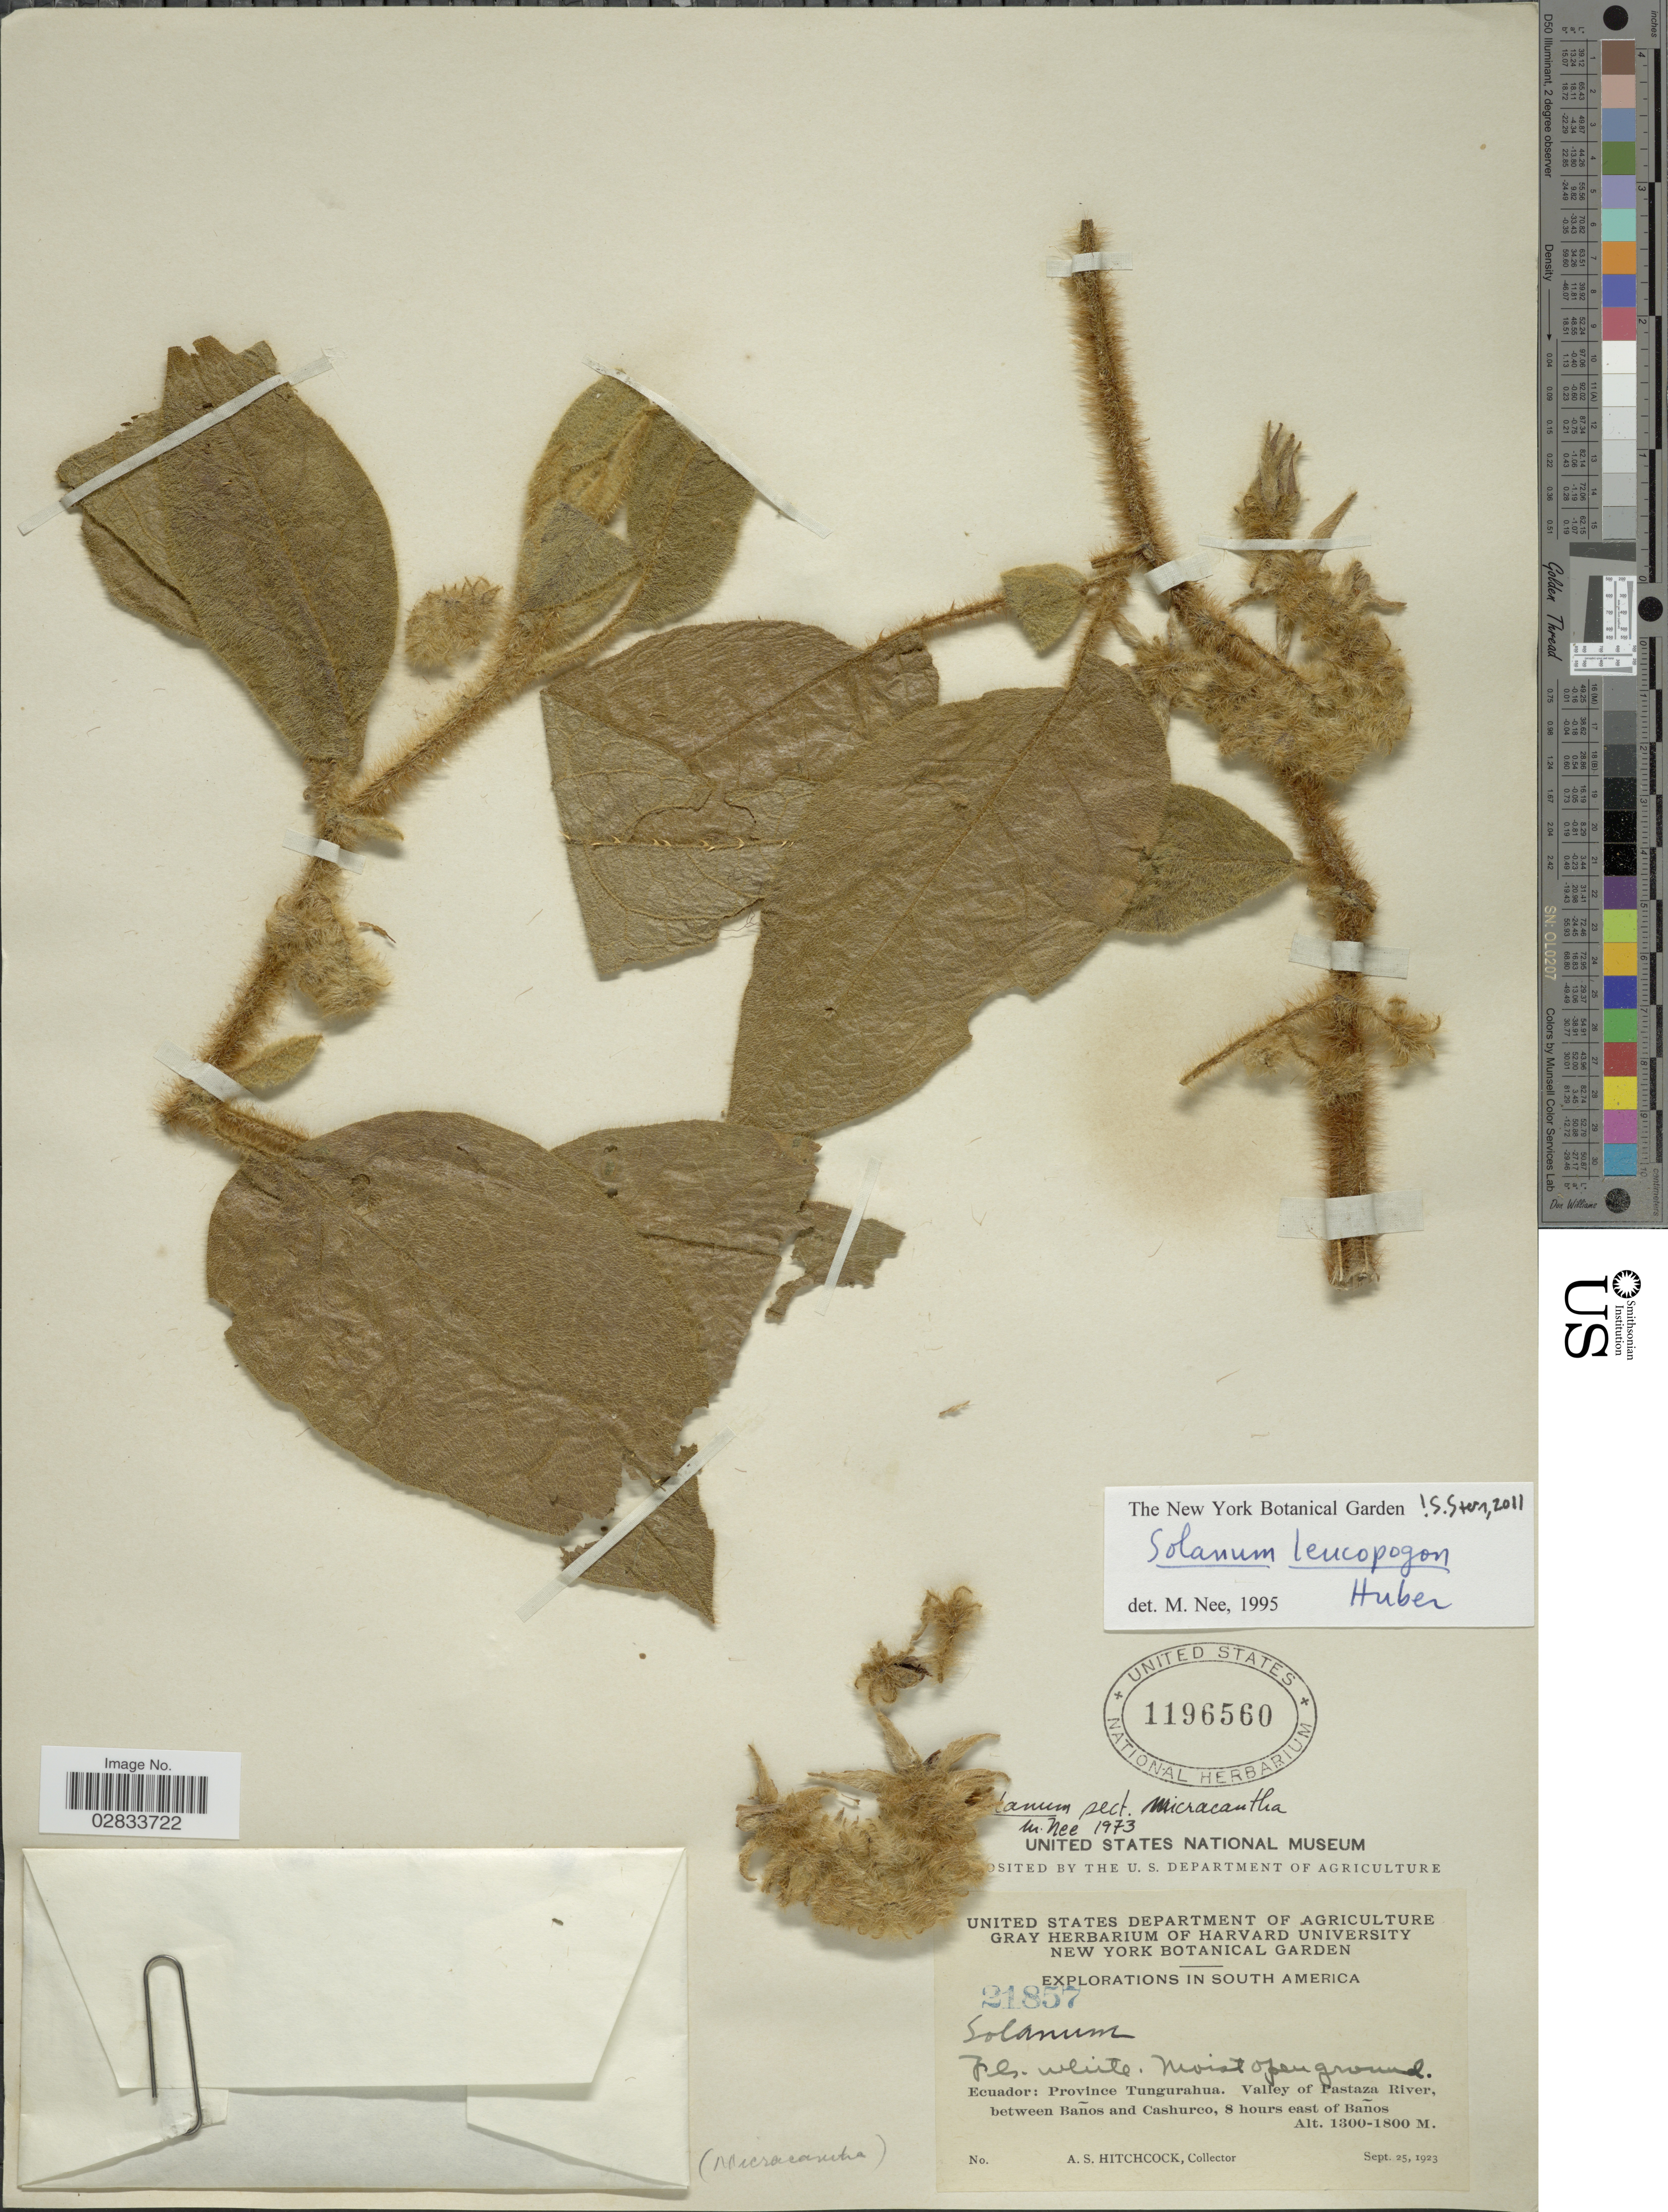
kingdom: Plantae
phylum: Tracheophyta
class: Magnoliopsida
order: Solanales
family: Solanaceae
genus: Solanum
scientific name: Solanum leucopogon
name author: Huber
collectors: A. S. Hitchcock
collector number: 21857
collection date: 1923-09-25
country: Ecuador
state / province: Tungurahua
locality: Province Tungurahua, Valley of Pastaza River, between Baños and Cashurco, 8 hours east of Baños.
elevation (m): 1300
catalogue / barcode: US 1196560